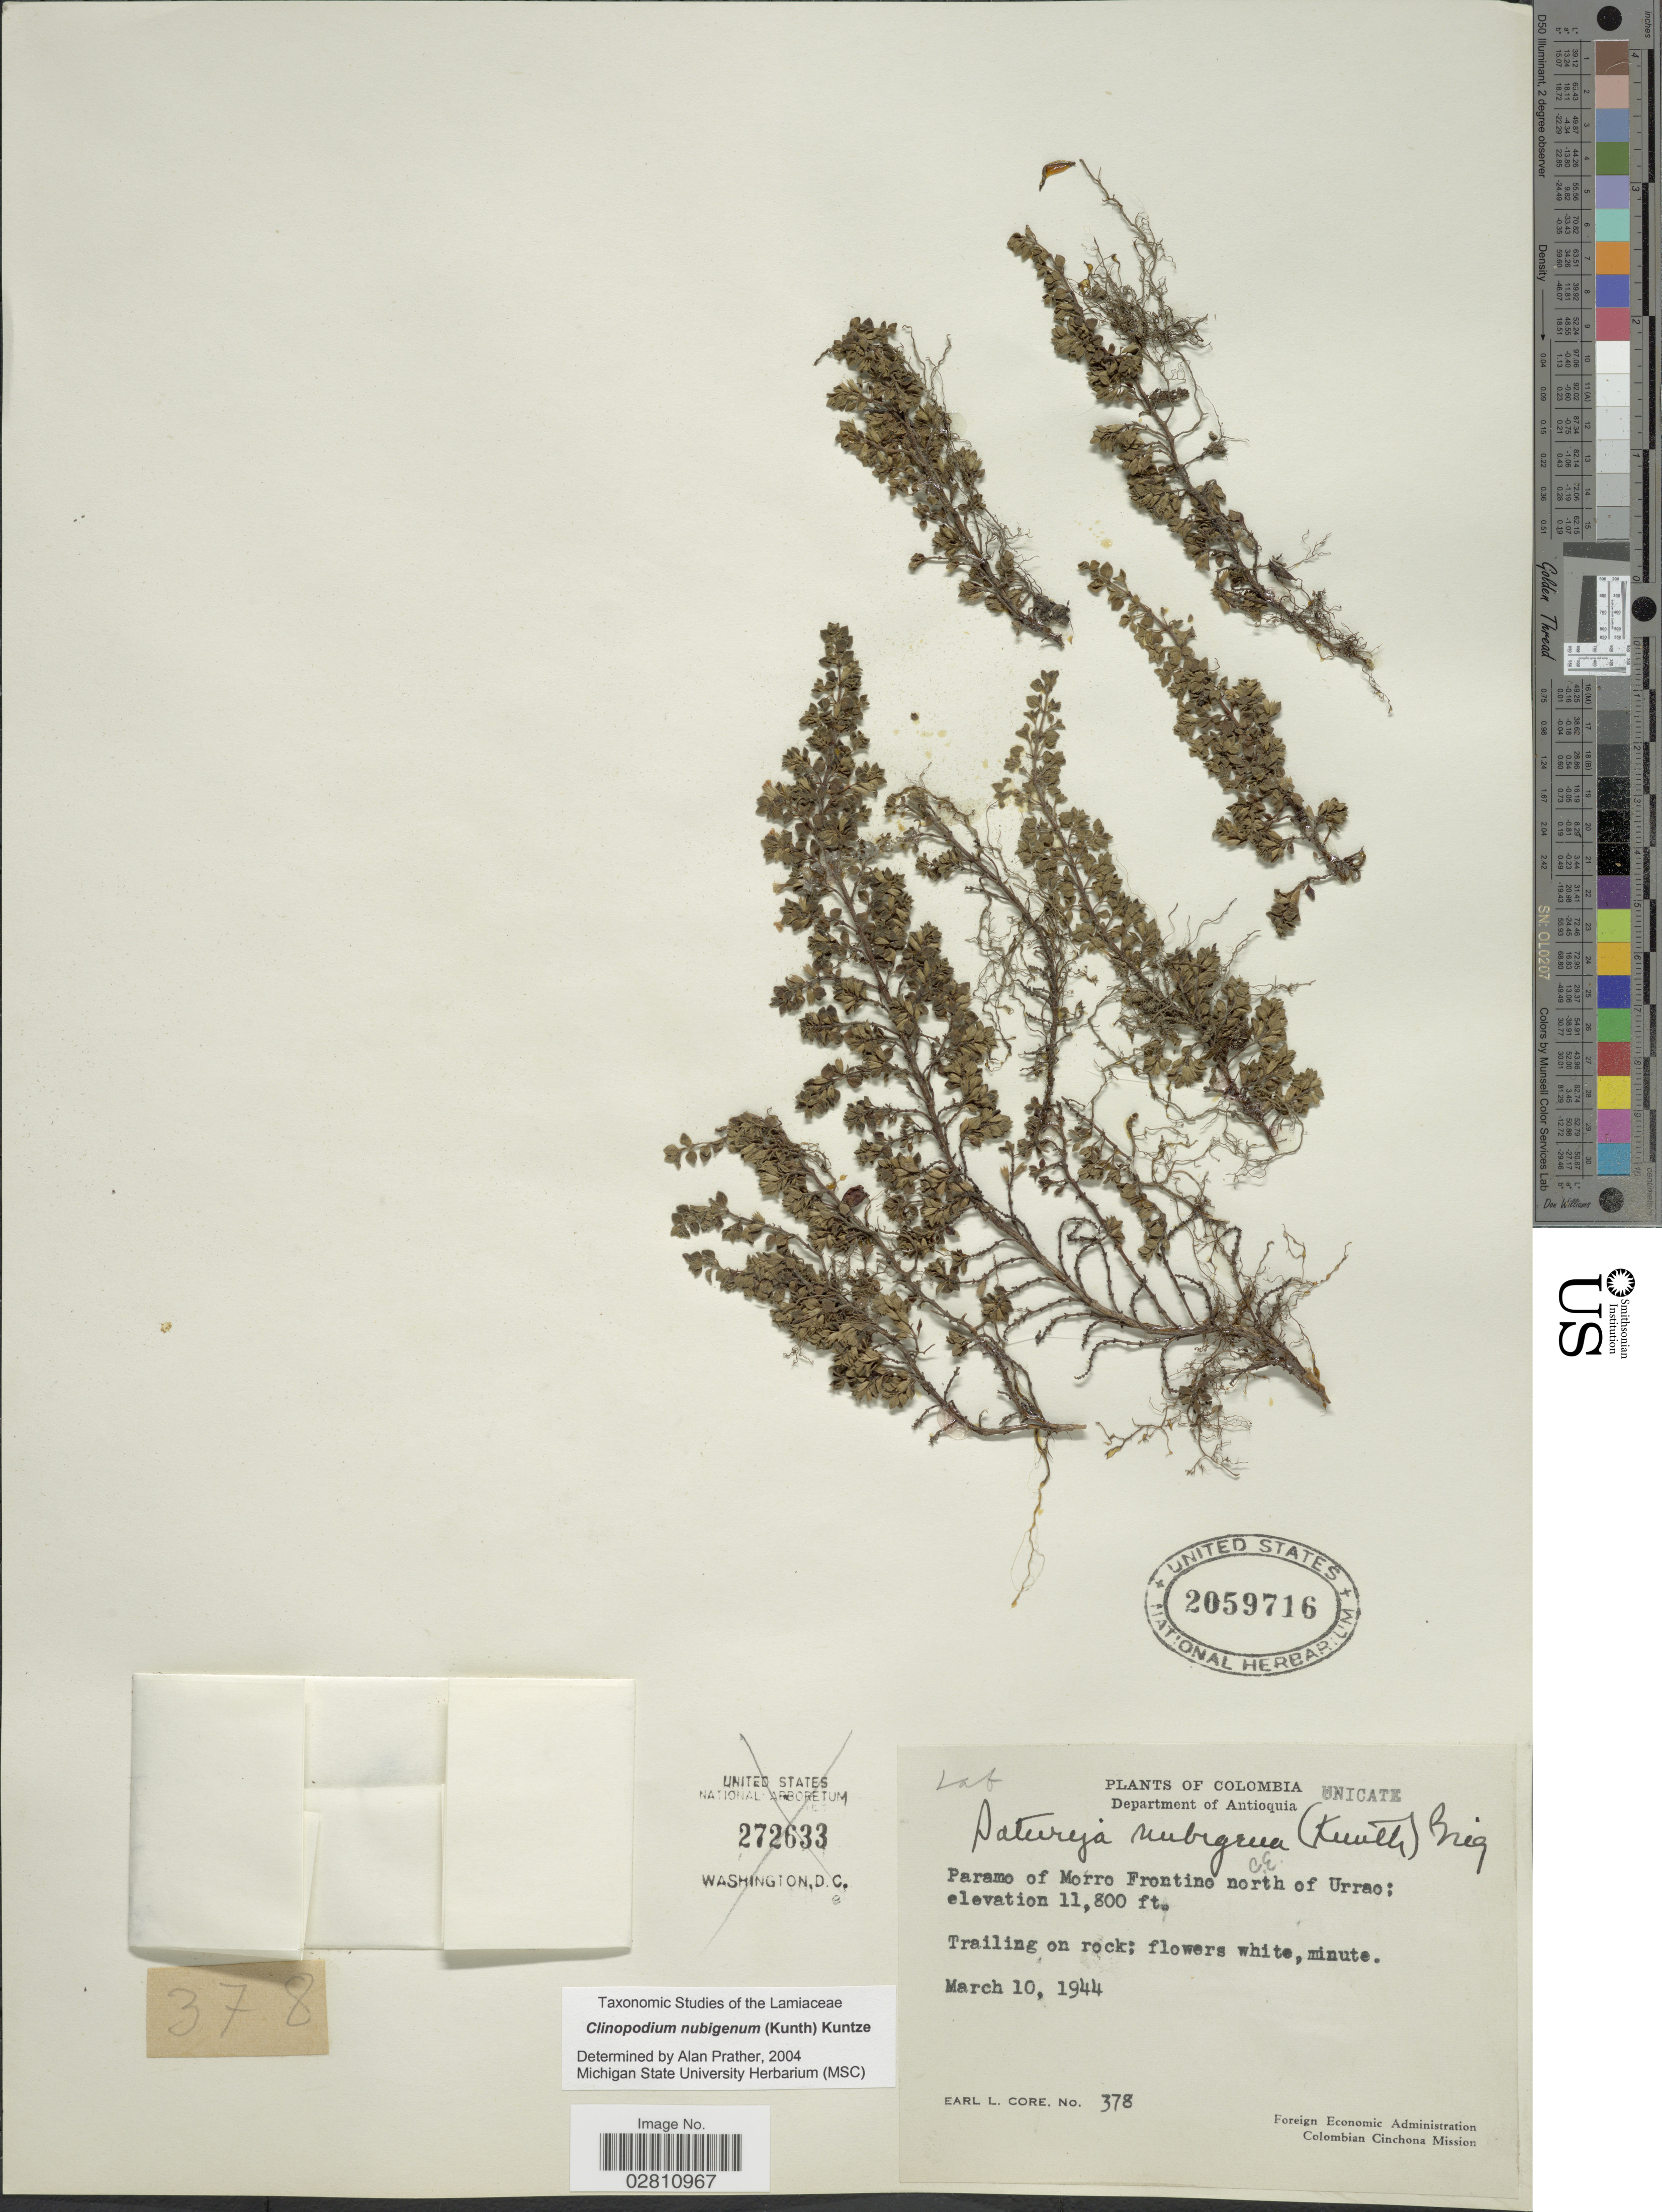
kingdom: Plantae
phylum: Tracheophyta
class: Magnoliopsida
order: Lamiales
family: Lamiaceae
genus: Clinopodium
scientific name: Clinopodium nubigenum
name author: (Kunth) Kuntze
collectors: E. L. Core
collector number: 378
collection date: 1944-03-10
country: Colombia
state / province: Antioquia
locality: Department of Antioquia, Paramo of Morro Frontino north of Urrao.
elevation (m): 3597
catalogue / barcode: US 2059716